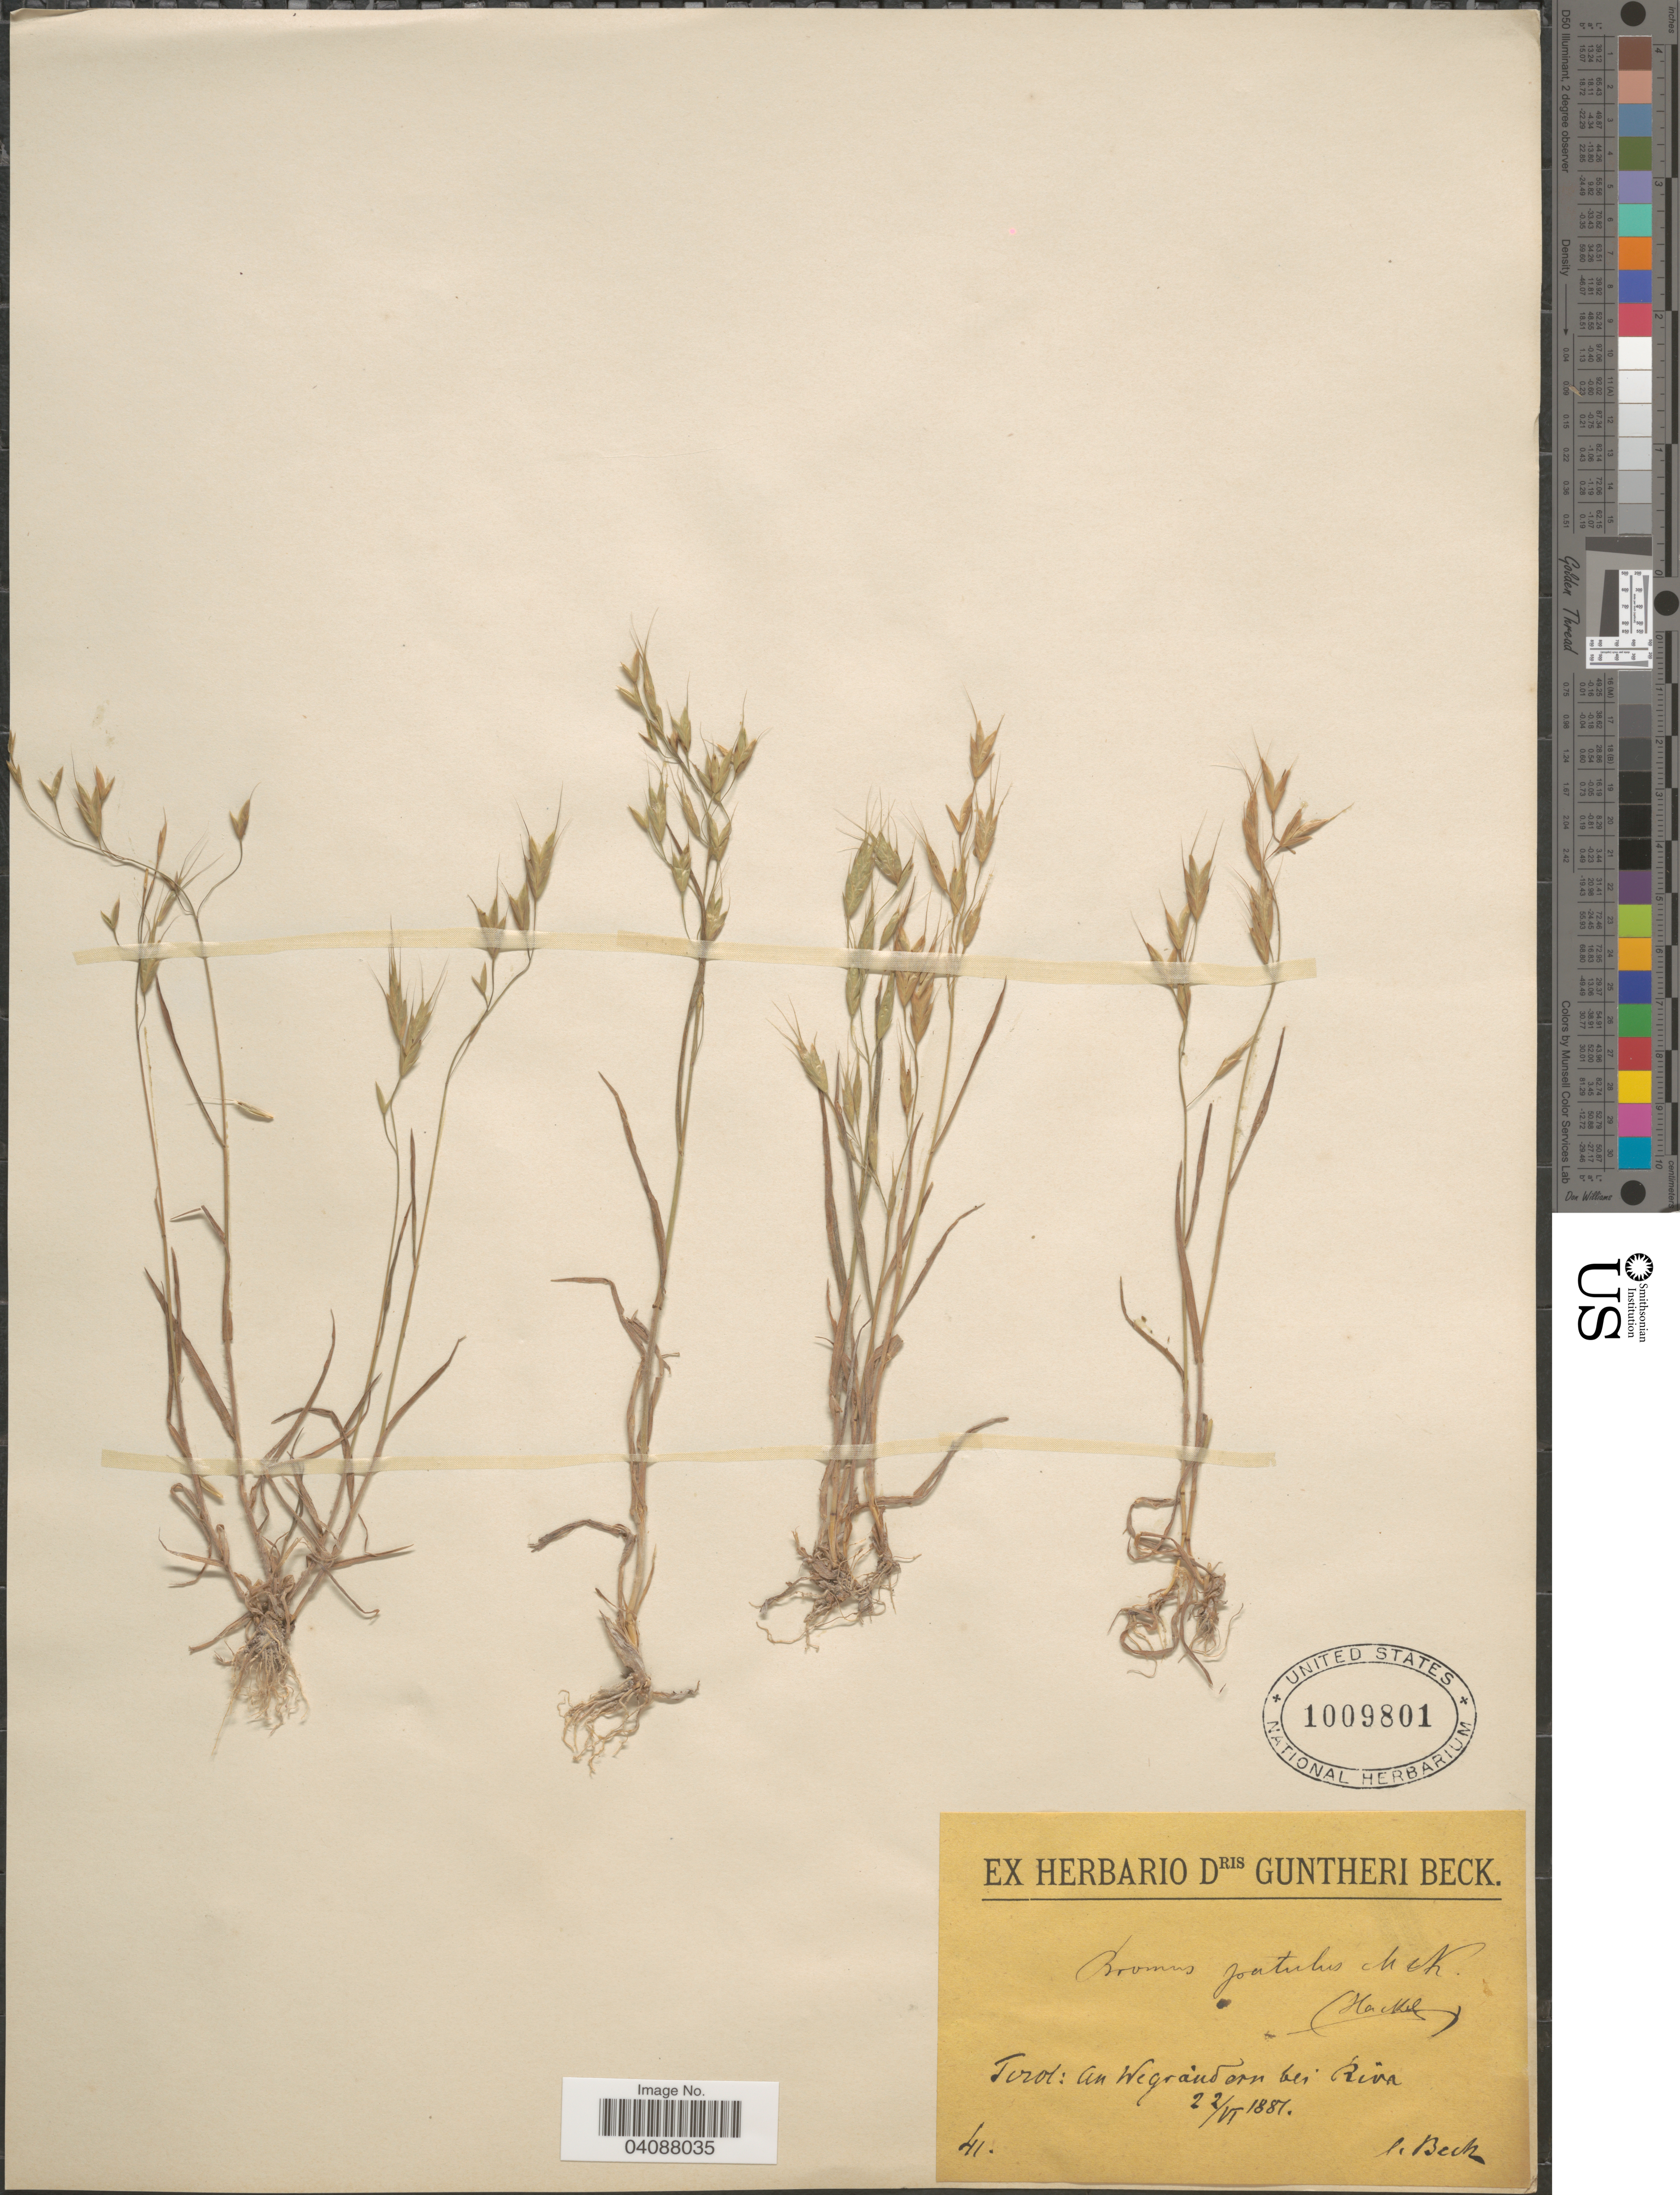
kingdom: Plantae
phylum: Tracheophyta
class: Liliopsida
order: Poales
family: Poaceae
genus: Bromus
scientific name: Bromus japonicus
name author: Houtt.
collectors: G. Beck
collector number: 41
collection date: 1881-06-22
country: Italy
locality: Tirol: An Wegrandern bei Riva.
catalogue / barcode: US 1009801